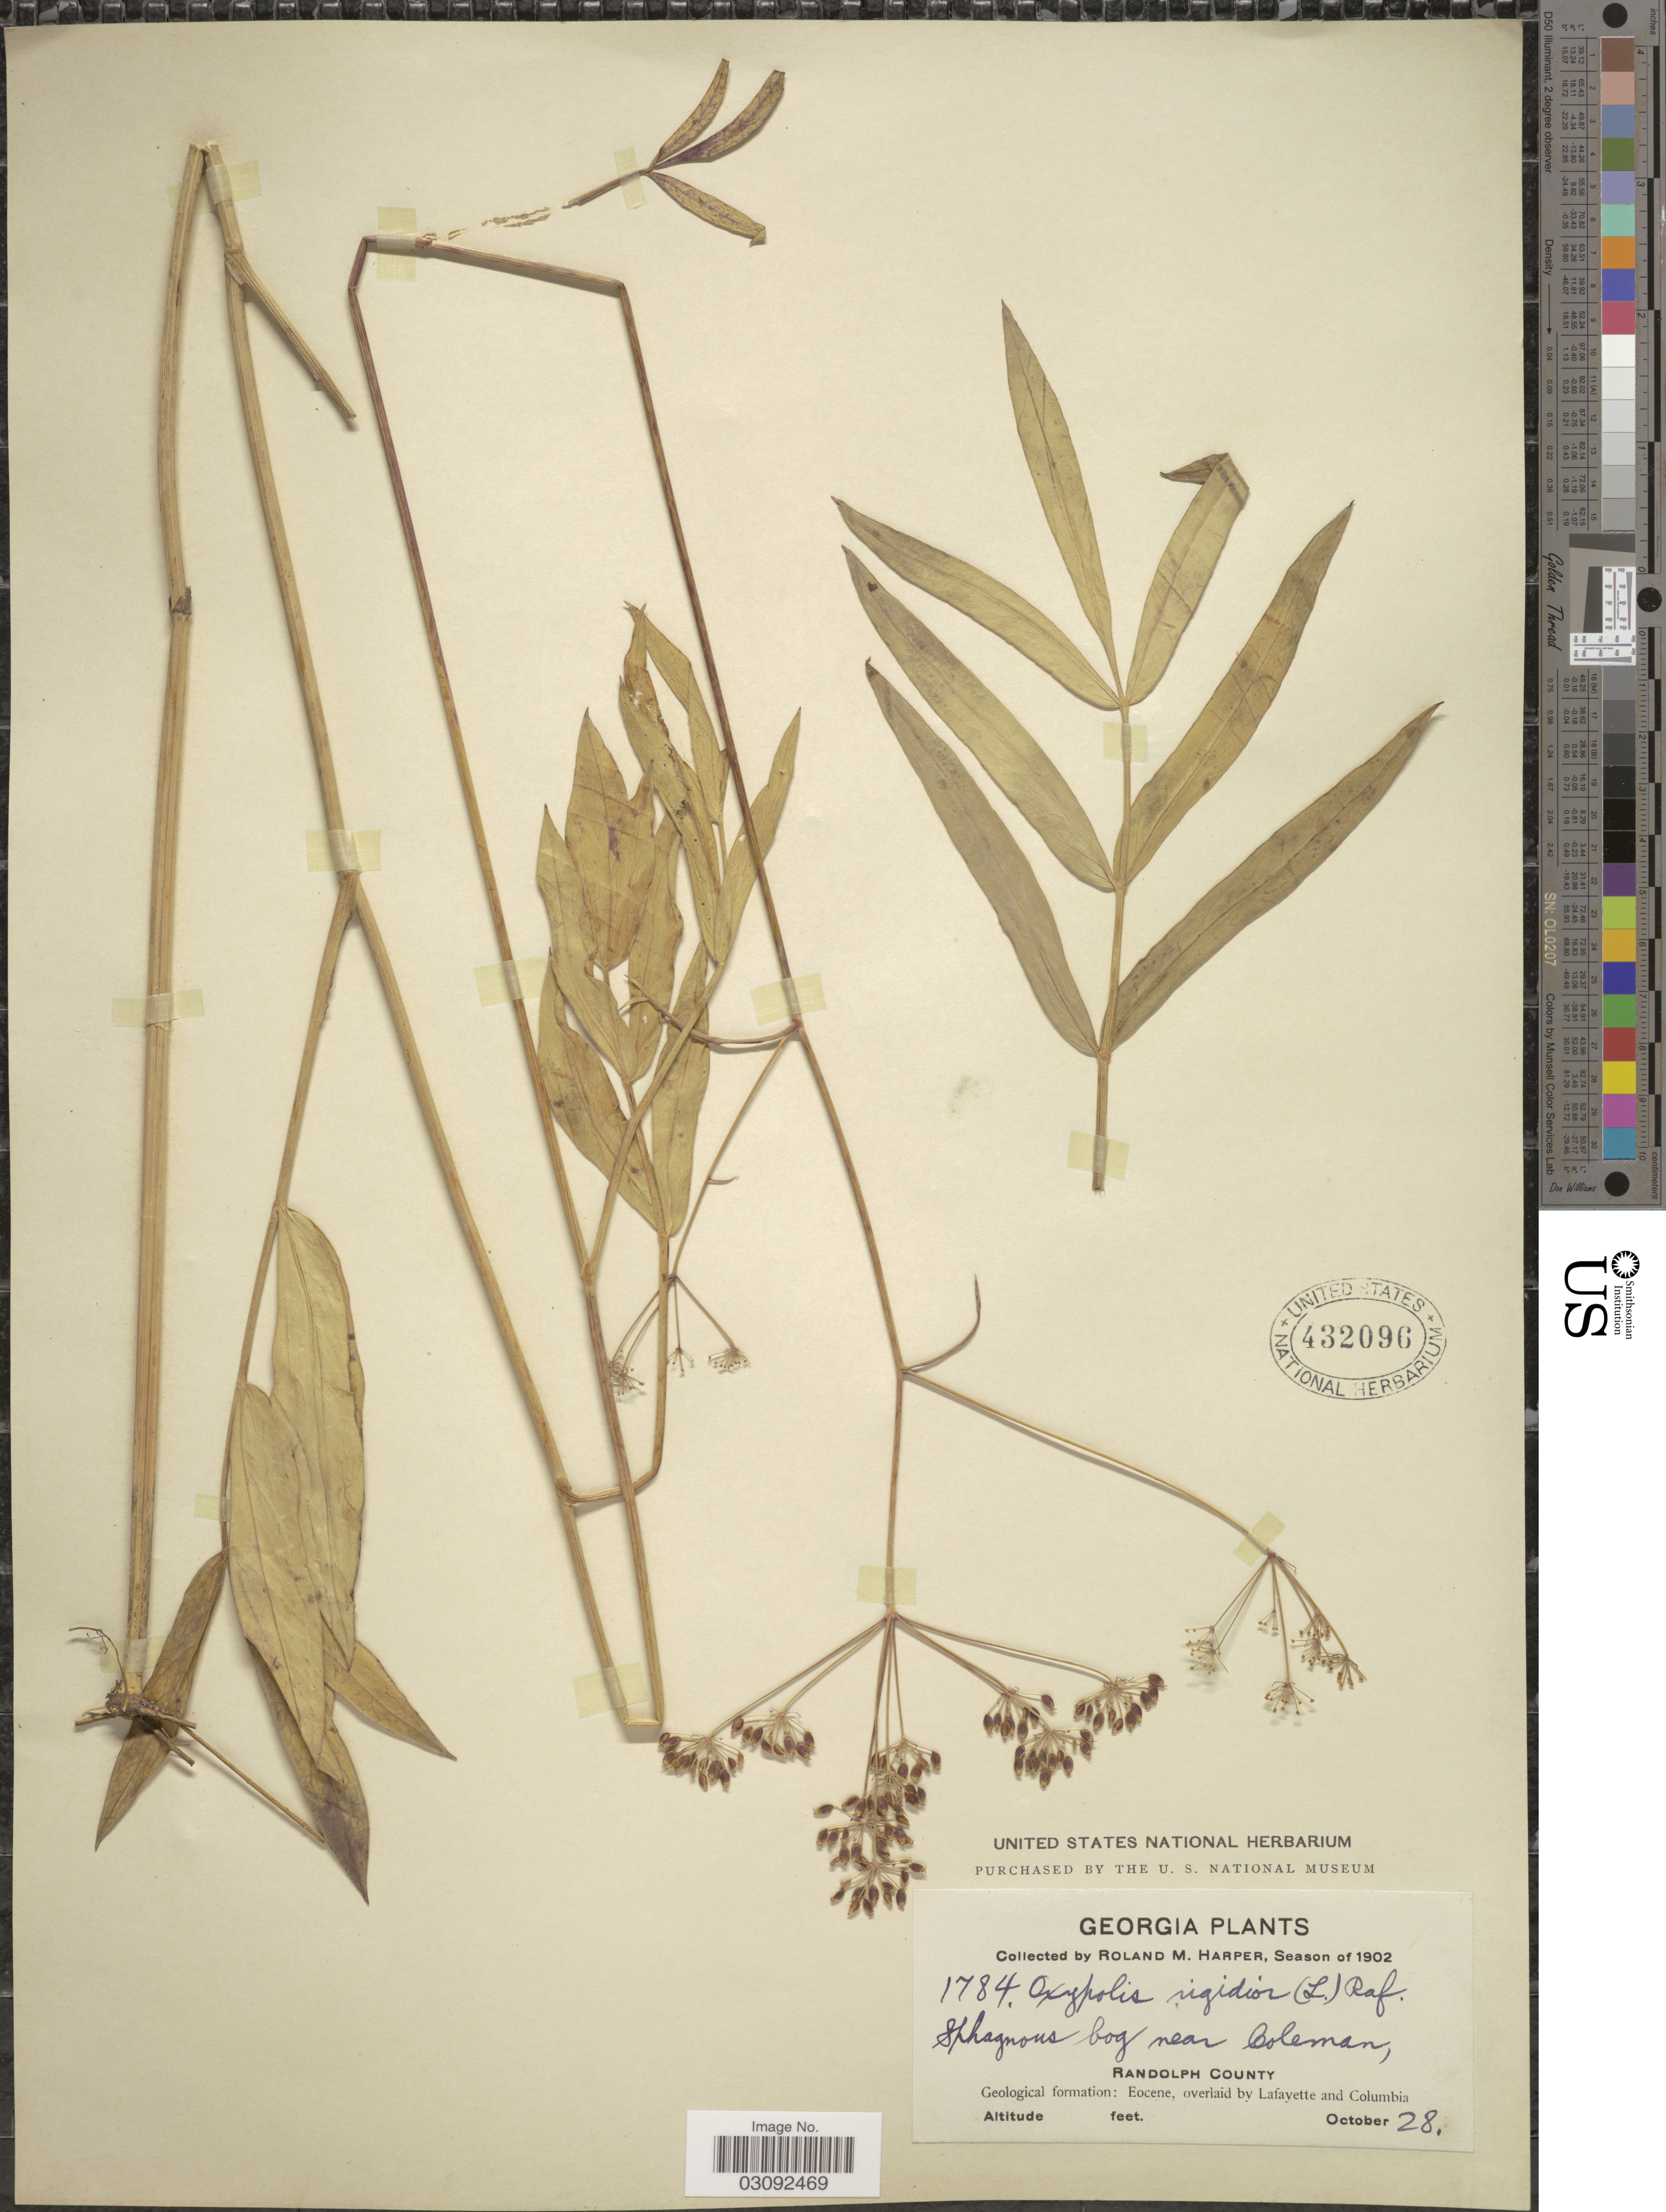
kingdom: Plantae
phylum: Tracheophyta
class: Magnoliopsida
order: Apiales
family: Apiaceae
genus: Oxypolis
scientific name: Oxypolis rigidior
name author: (L.) Raf.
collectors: R. M. Harper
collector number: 1784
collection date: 1902-10-28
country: United States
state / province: Georgia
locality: Near Coleman. Randolph County. Geological formation: Eocene, overlaid by Lafayette and Columbia.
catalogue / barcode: US 432096